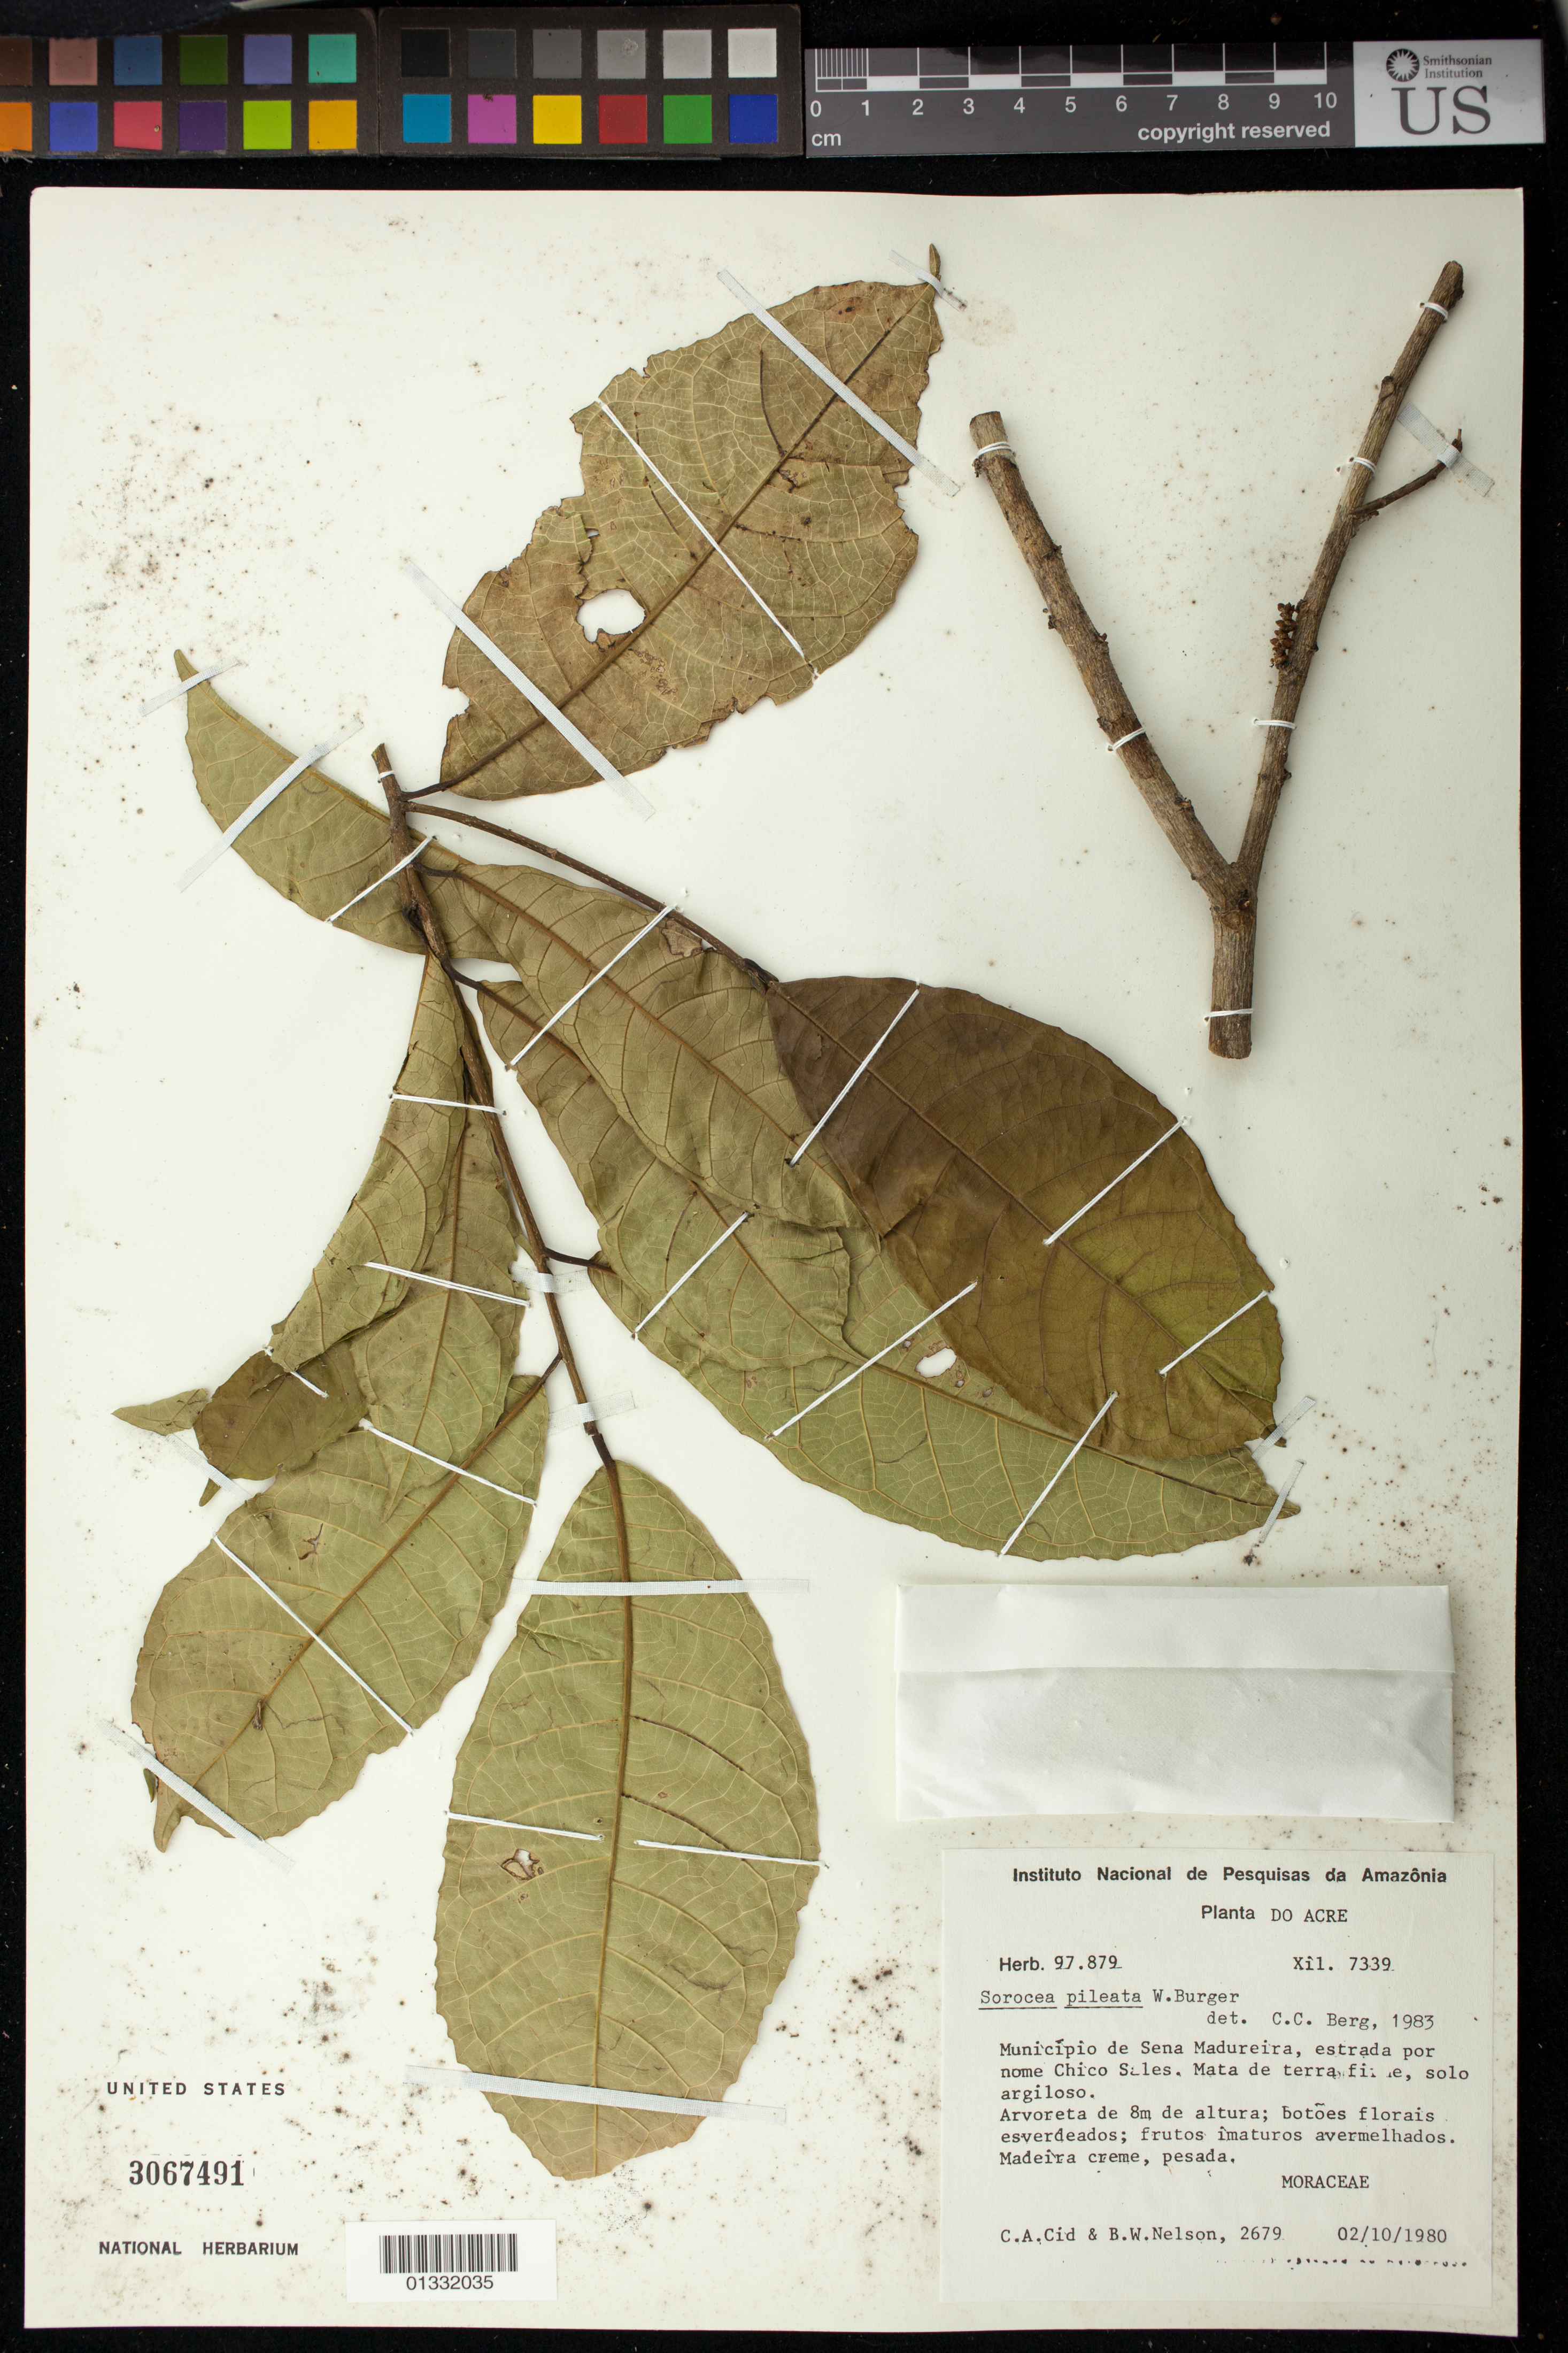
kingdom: Plantae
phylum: Tracheophyta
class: Magnoliopsida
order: Rosales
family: Moraceae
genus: Sorocea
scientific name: Sorocea pileata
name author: W.C. Burger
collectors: C. A. Cid Ferreira & B. W. Nelson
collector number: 2679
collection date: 1980-10-02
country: Brazil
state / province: Acre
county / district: Sena Madureira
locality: Estrada por nome Chico Sales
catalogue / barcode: US 3067491